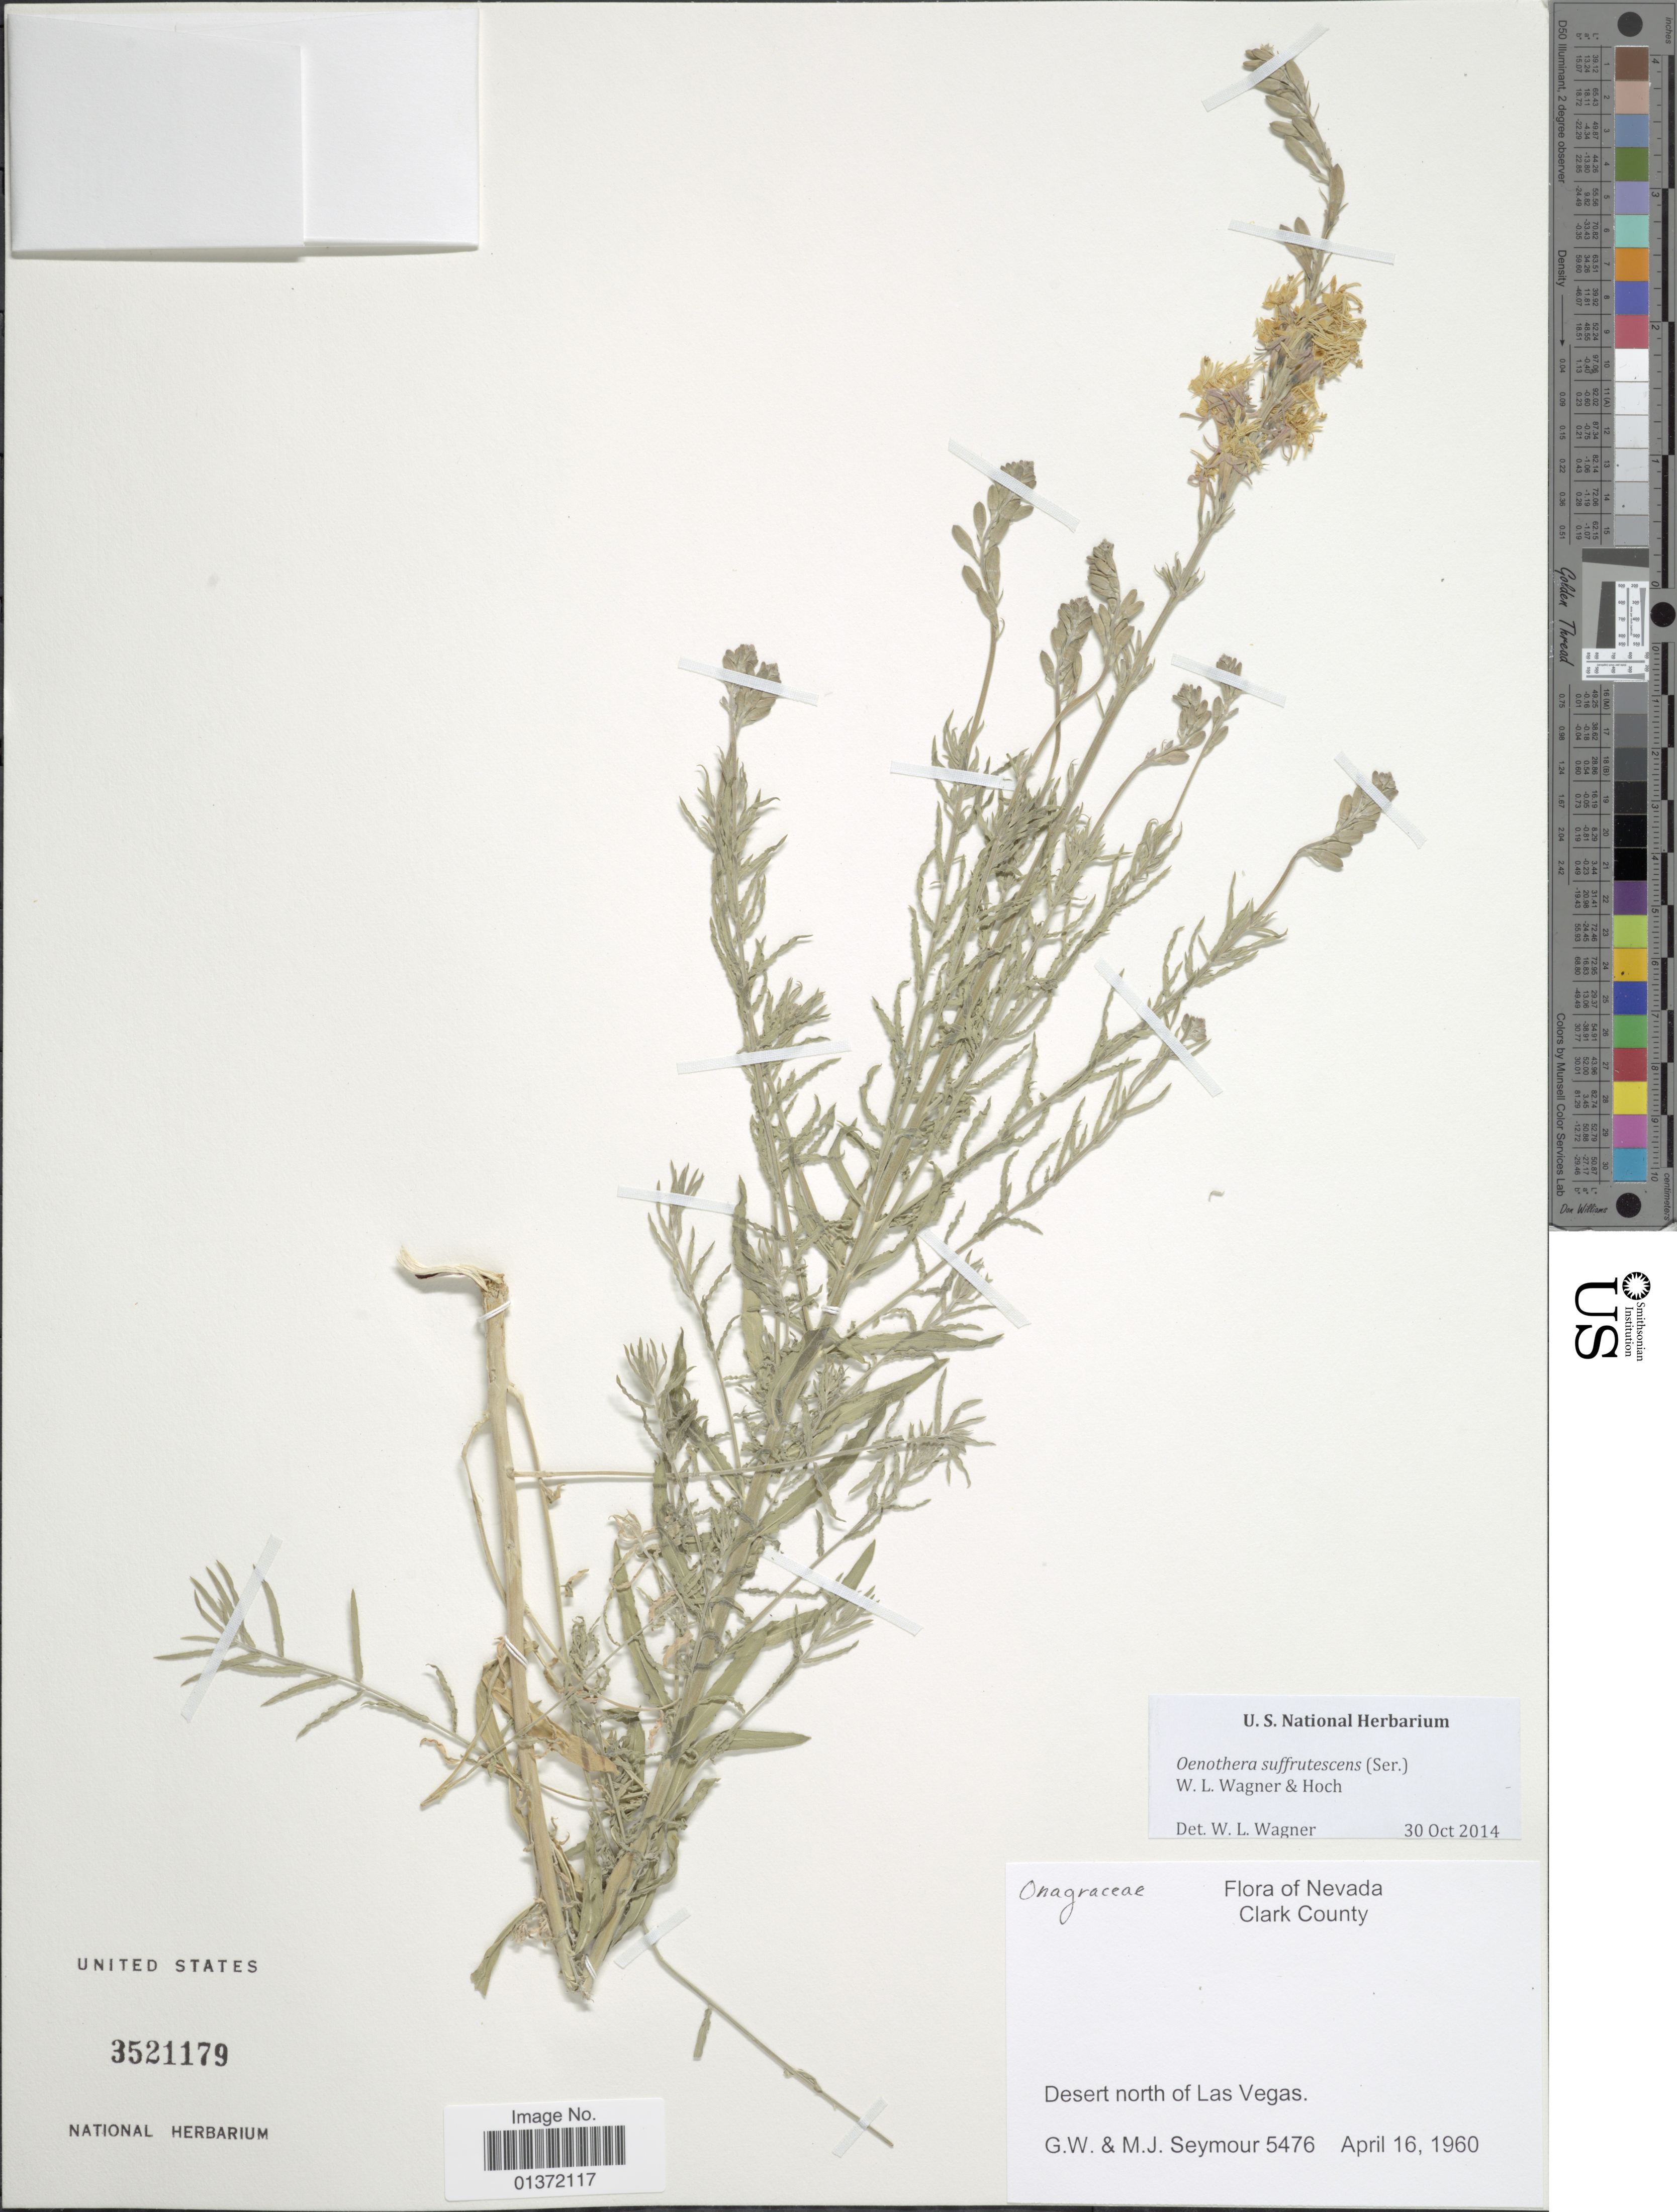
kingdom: Plantae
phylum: Tracheophyta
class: Magnoliopsida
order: Myrtales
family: Onagraceae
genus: Oenothera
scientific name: Oenothera suffrutescens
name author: (Ser.) W.L. Wagner & Hoch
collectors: G. Seymour & M. Seymour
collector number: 5476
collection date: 1960-04-16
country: United States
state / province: Nevada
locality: Clark County, Desert north of Las Vegas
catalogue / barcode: US 3521179